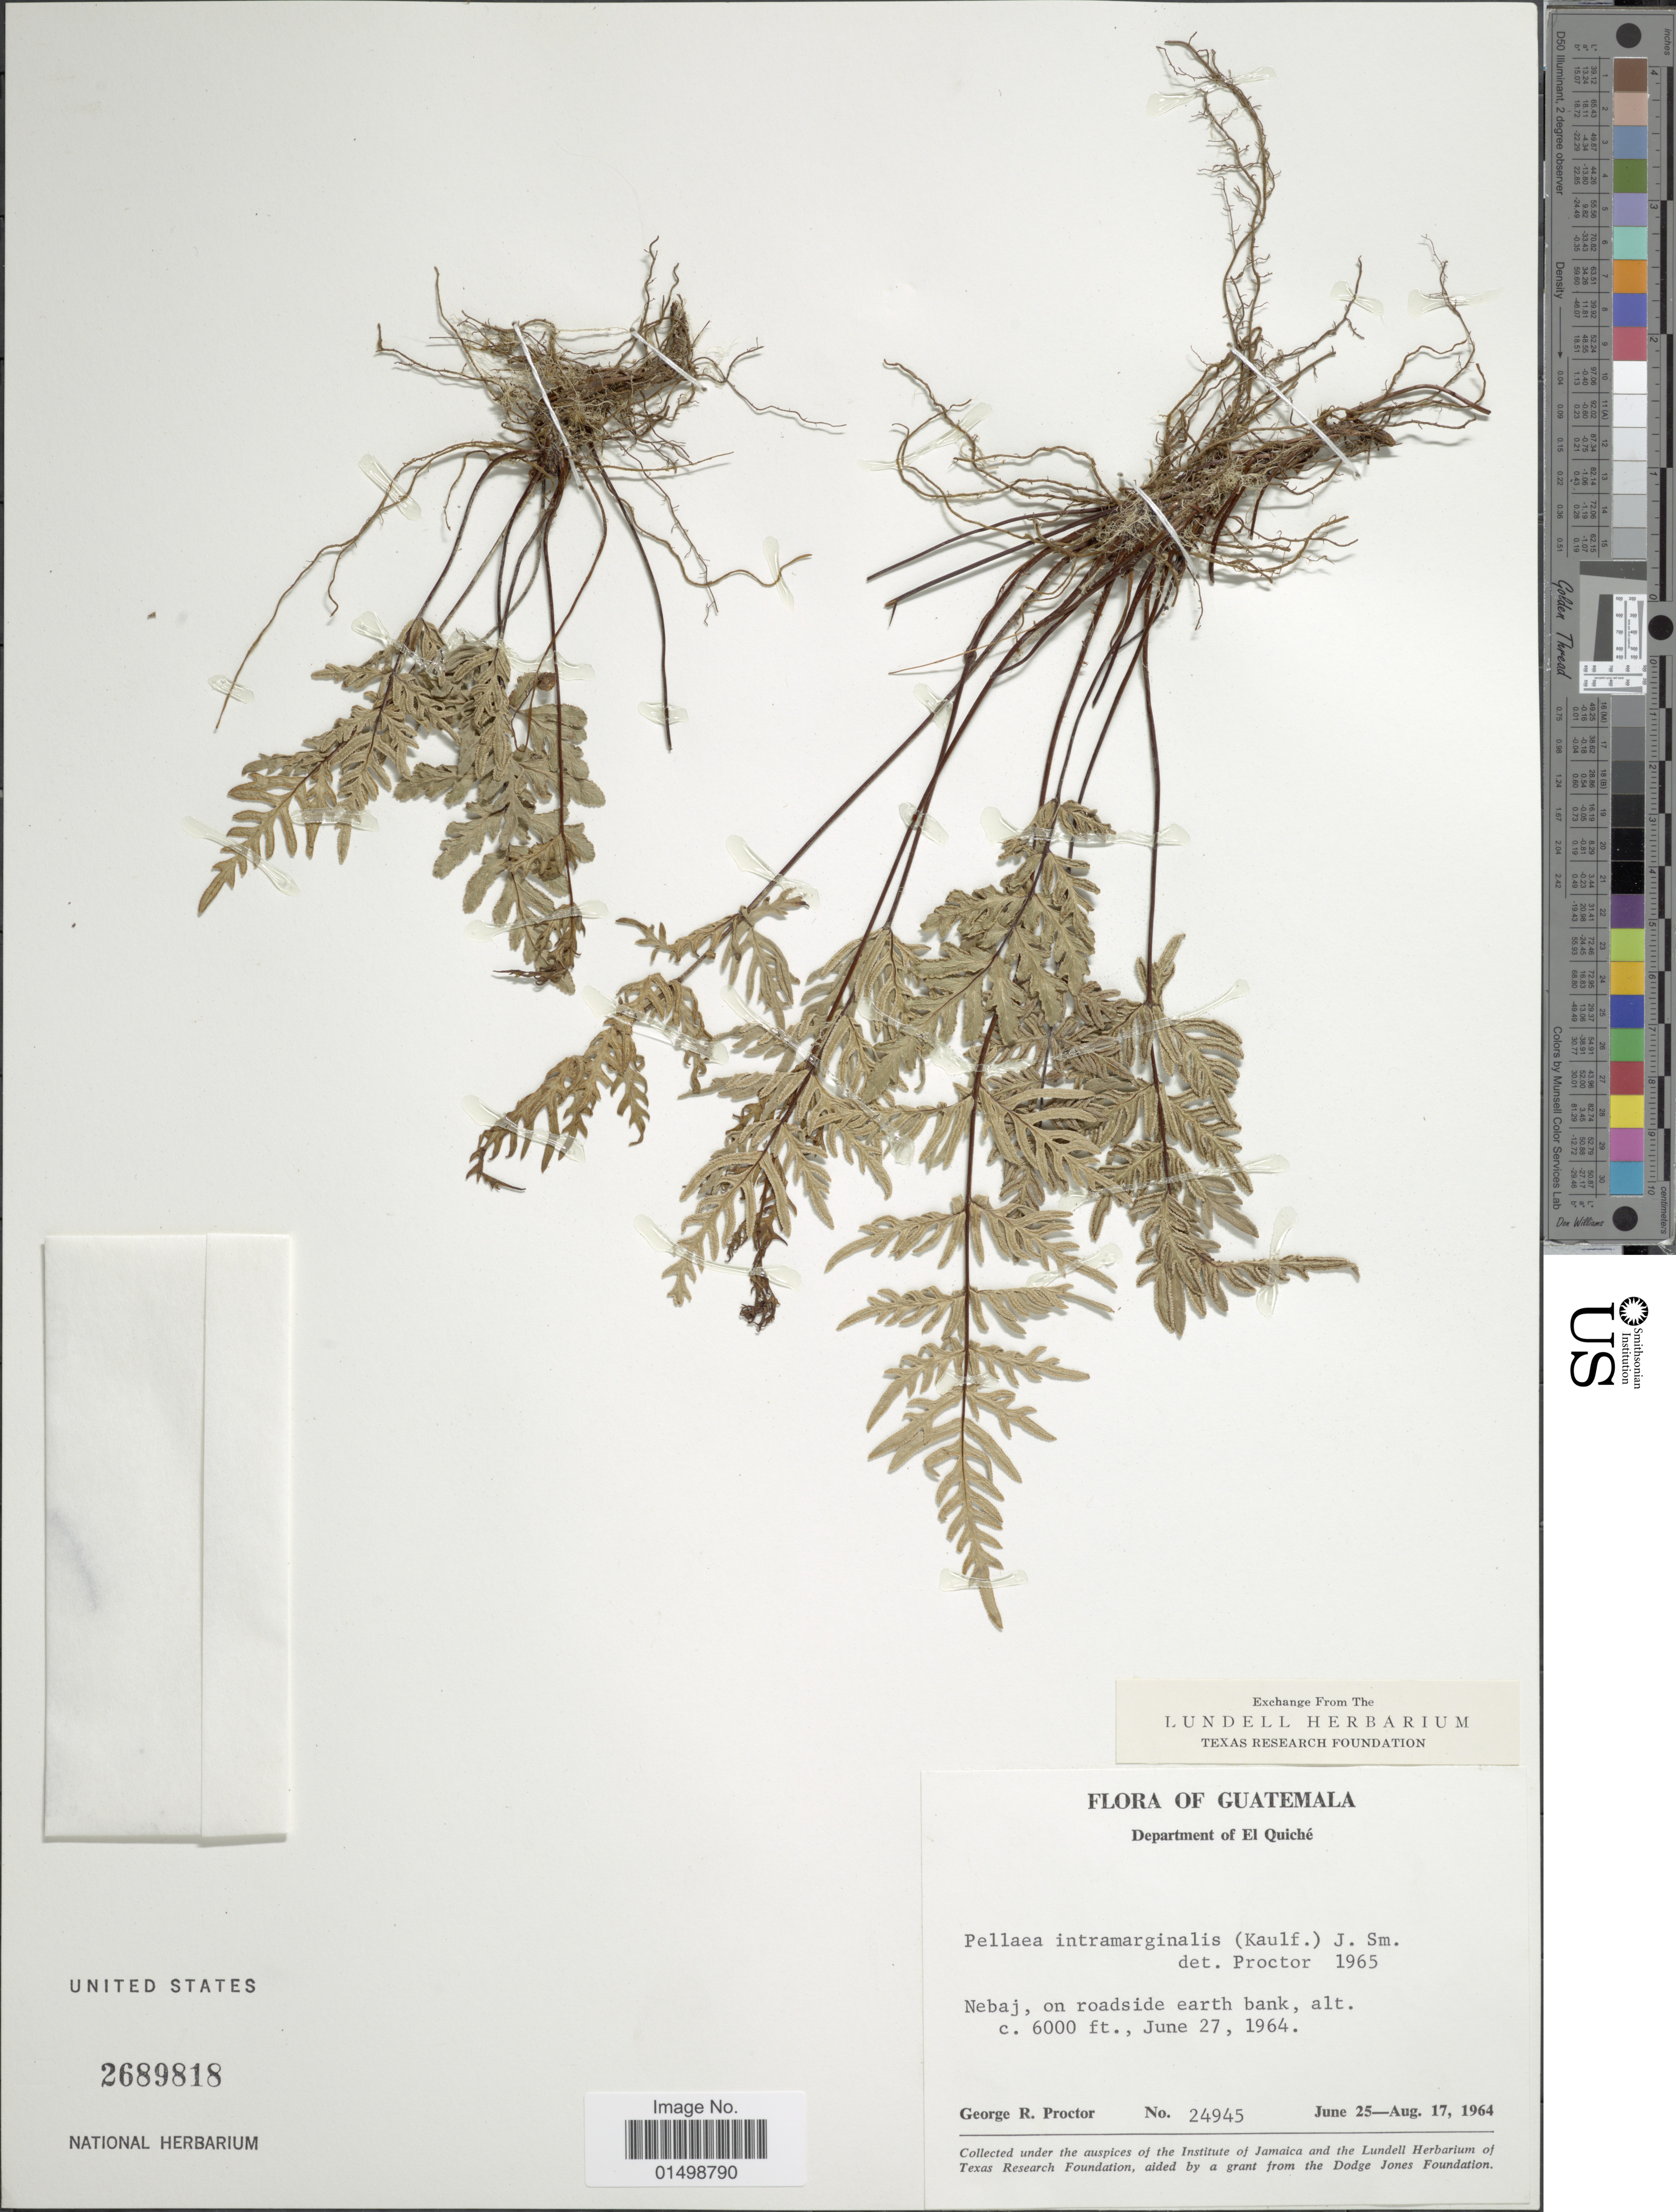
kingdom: Plantae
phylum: Tracheophyta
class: Polypodiopsida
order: Polypodiales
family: Pteridaceae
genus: Cheilanthes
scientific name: Cheilanthes intramarginalis var. intramarginalis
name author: (Kaulf.) Hook.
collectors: G. R. Proctor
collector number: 24945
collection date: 1964-06-25/1964-08-17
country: Guatemala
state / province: El Quiché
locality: Nebaj, on roadside earth bank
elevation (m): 1829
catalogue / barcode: US 2689818